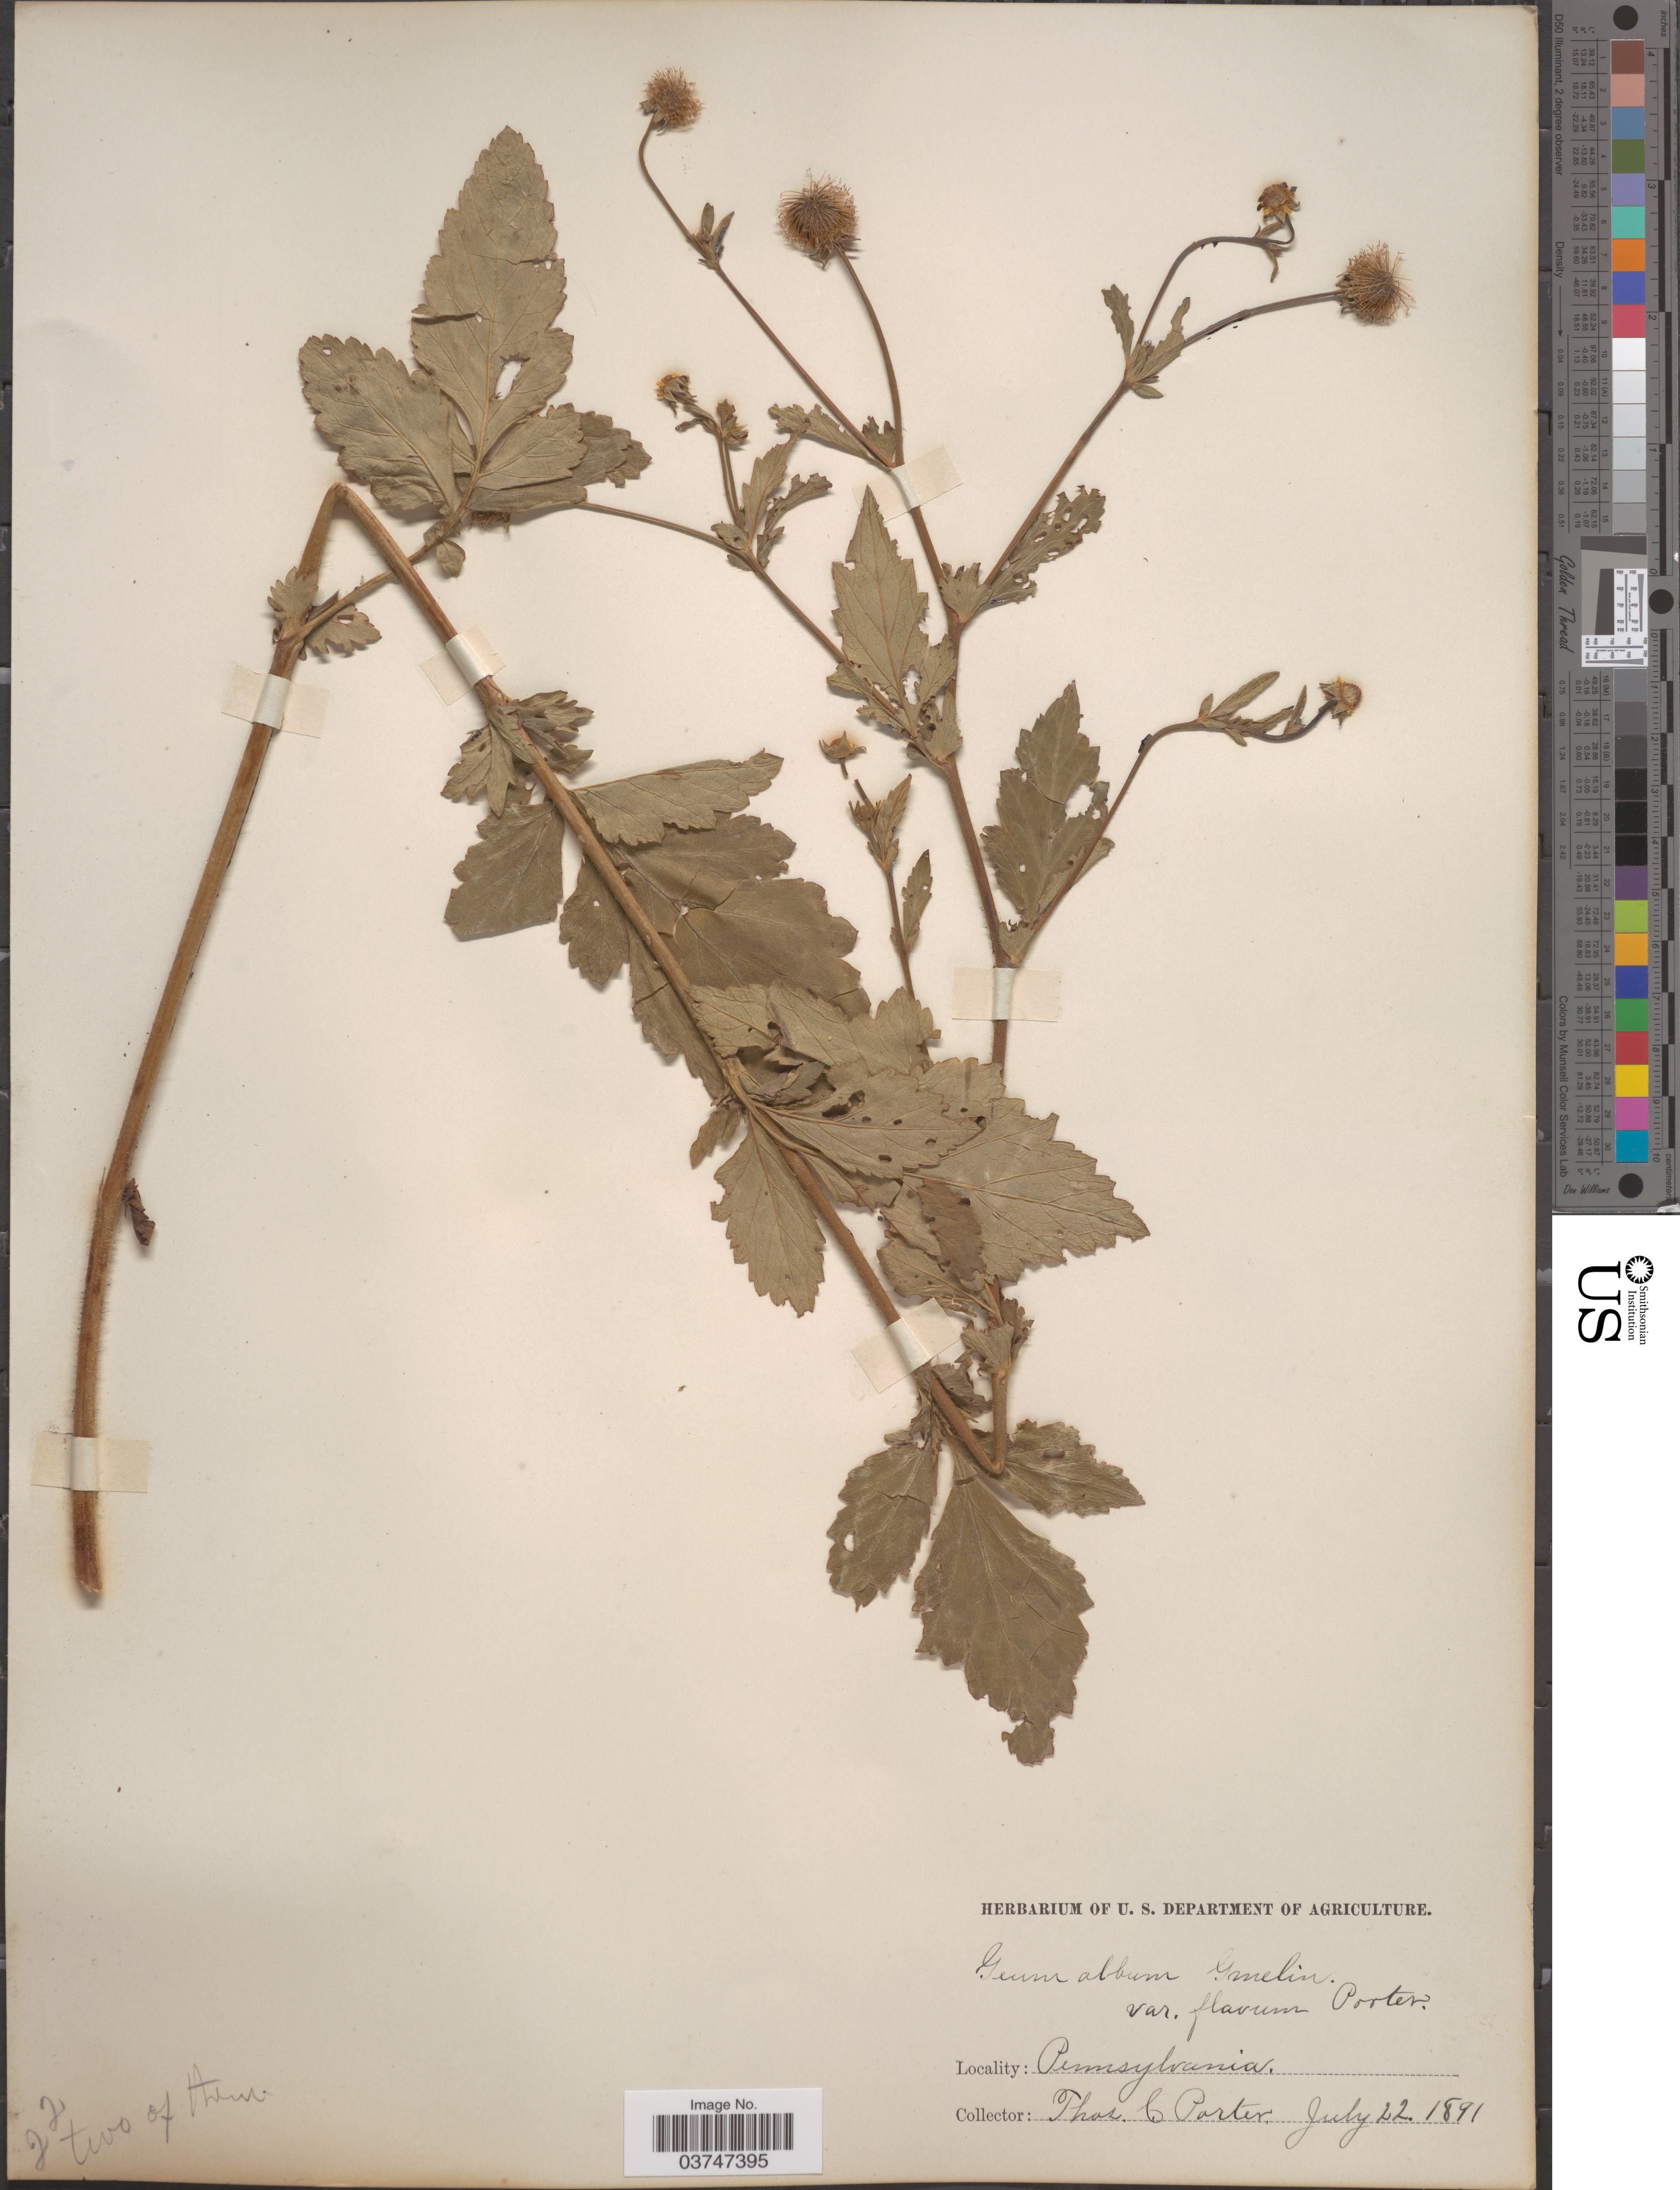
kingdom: Plantae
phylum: Tracheophyta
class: Magnoliopsida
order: Rosales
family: Rosaceae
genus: Geum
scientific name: Geum hirsutum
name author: Muhl. ex Link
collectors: T. Porter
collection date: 1891-07-22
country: United States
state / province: Pennsylvania